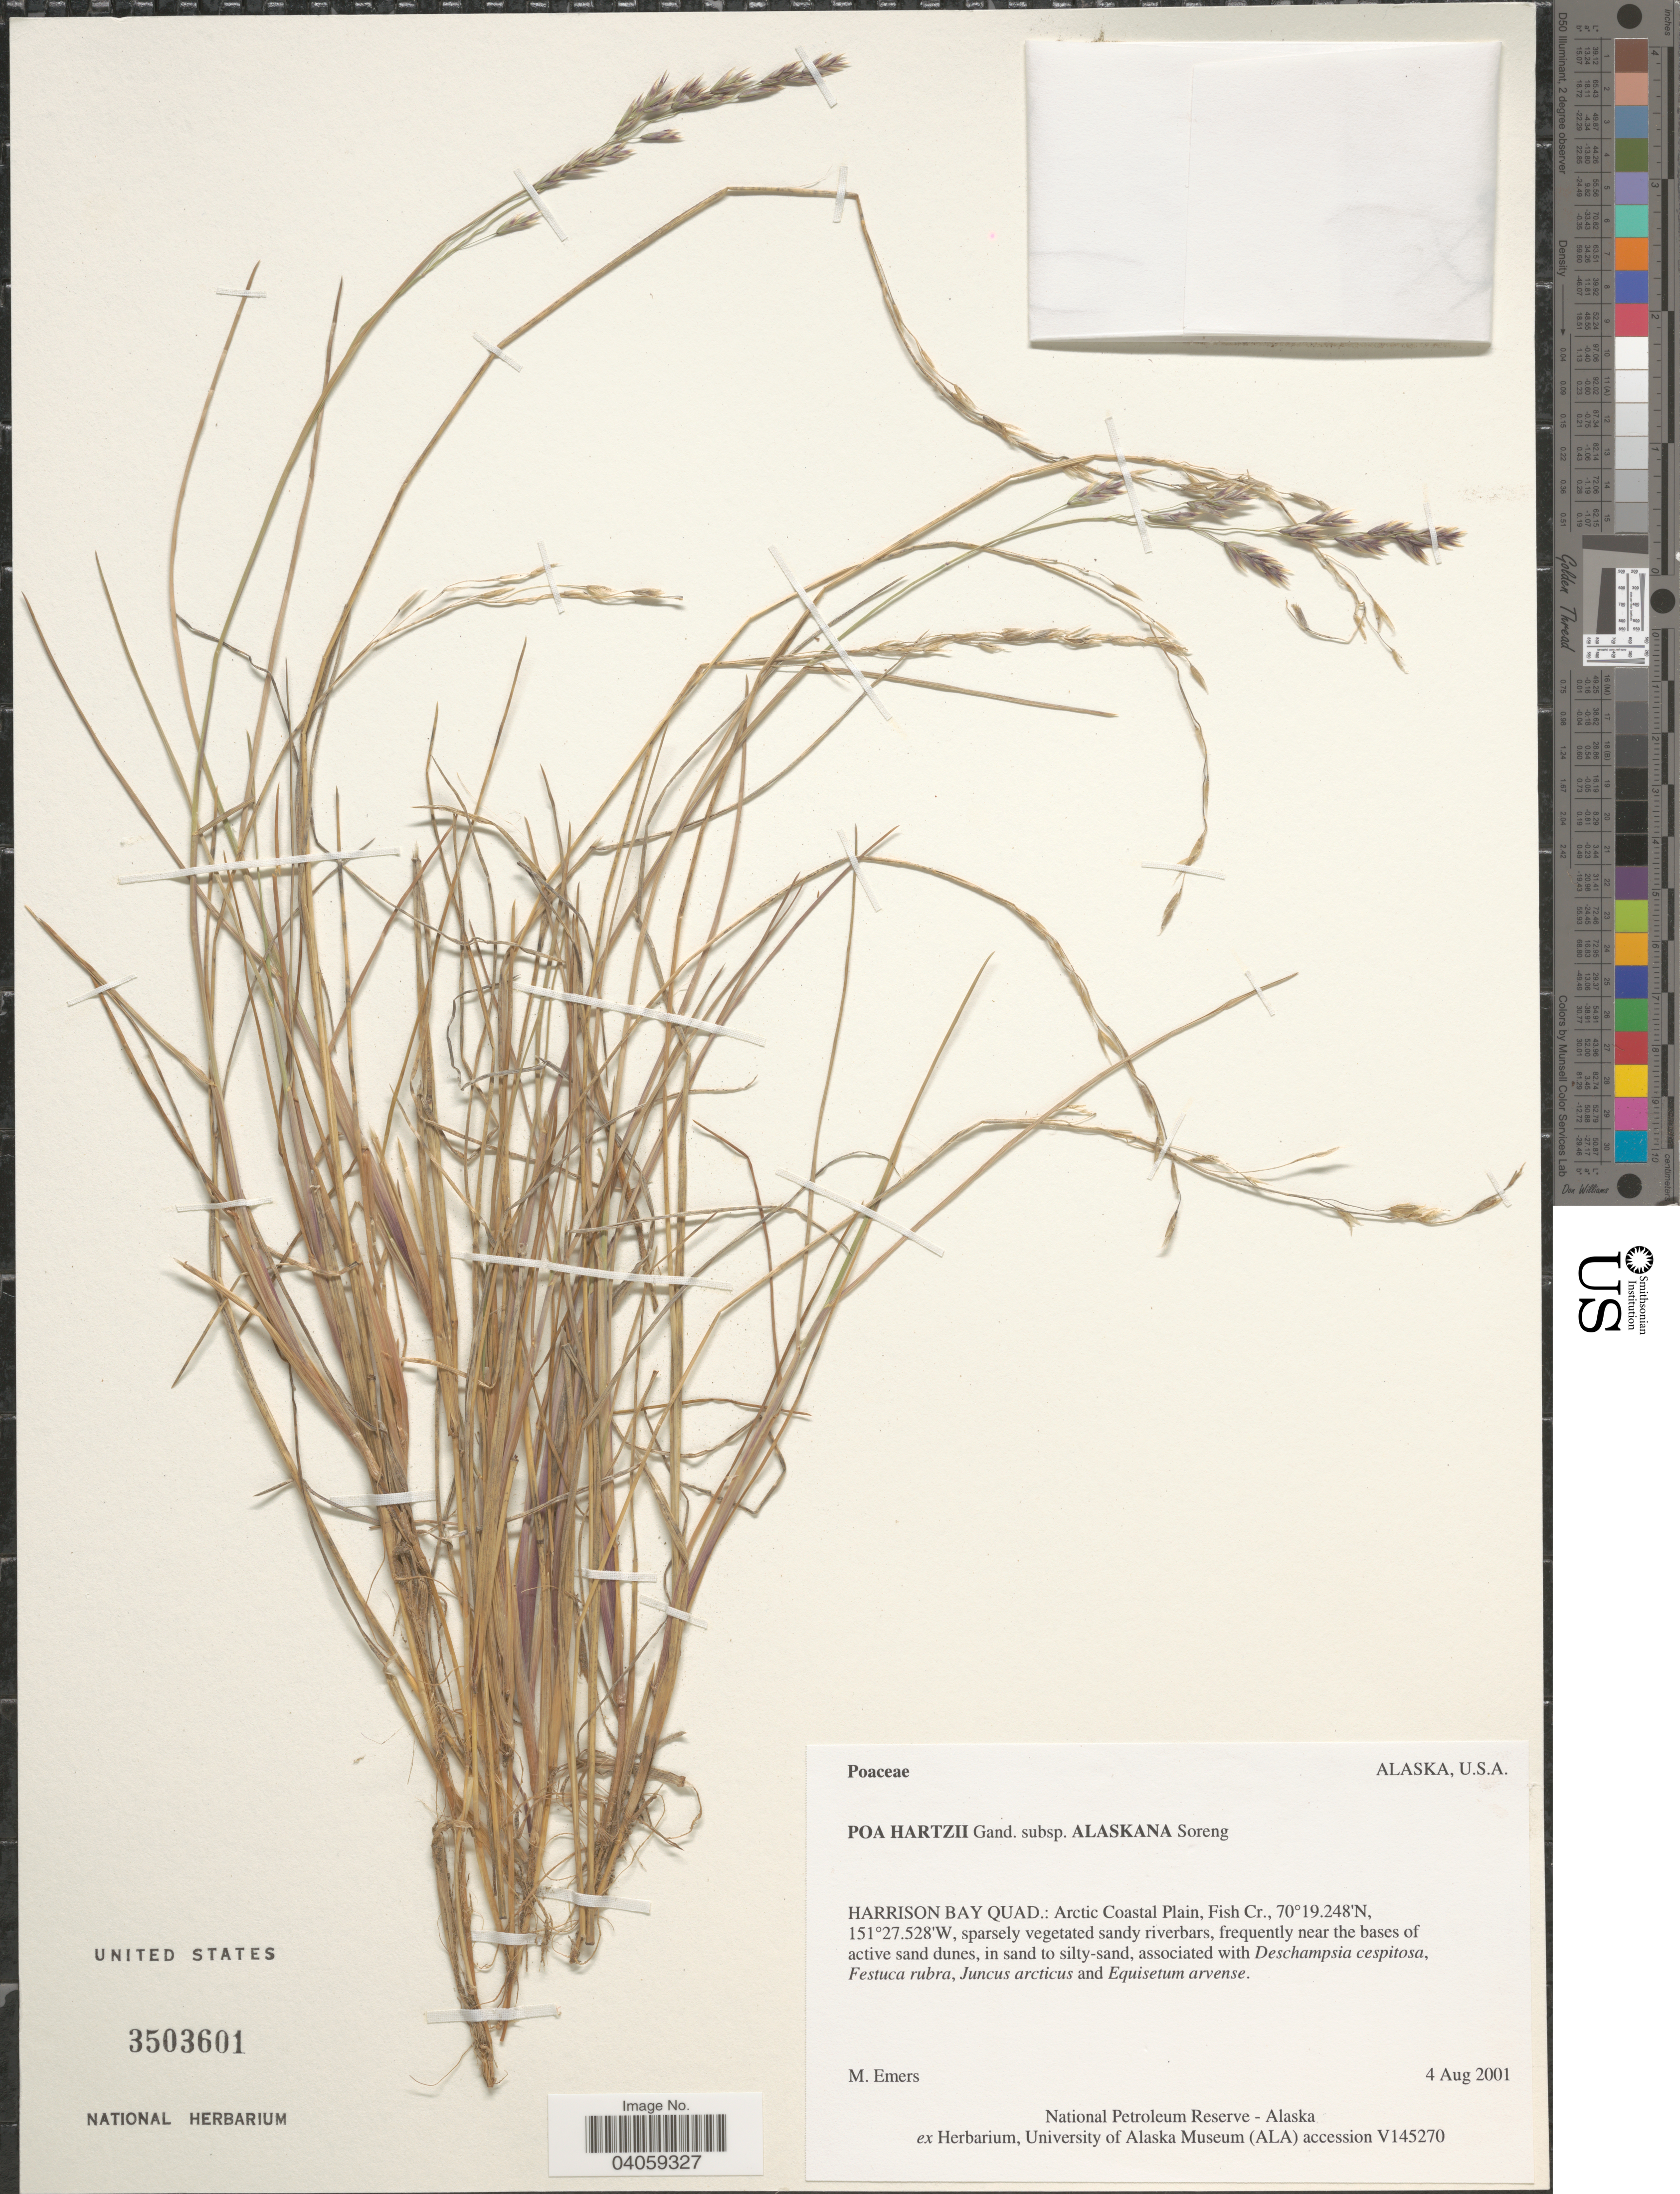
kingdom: Plantae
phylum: Tracheophyta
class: Liliopsida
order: Poales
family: Poaceae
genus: Poa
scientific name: Poa hartzii subsp. alaskana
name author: Soreng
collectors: M. Emers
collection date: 2001-08-04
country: United States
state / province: Alaska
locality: Harrison Bay Quad.: Arctic Coastal Plain, Fish Cr.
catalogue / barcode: US 3503601